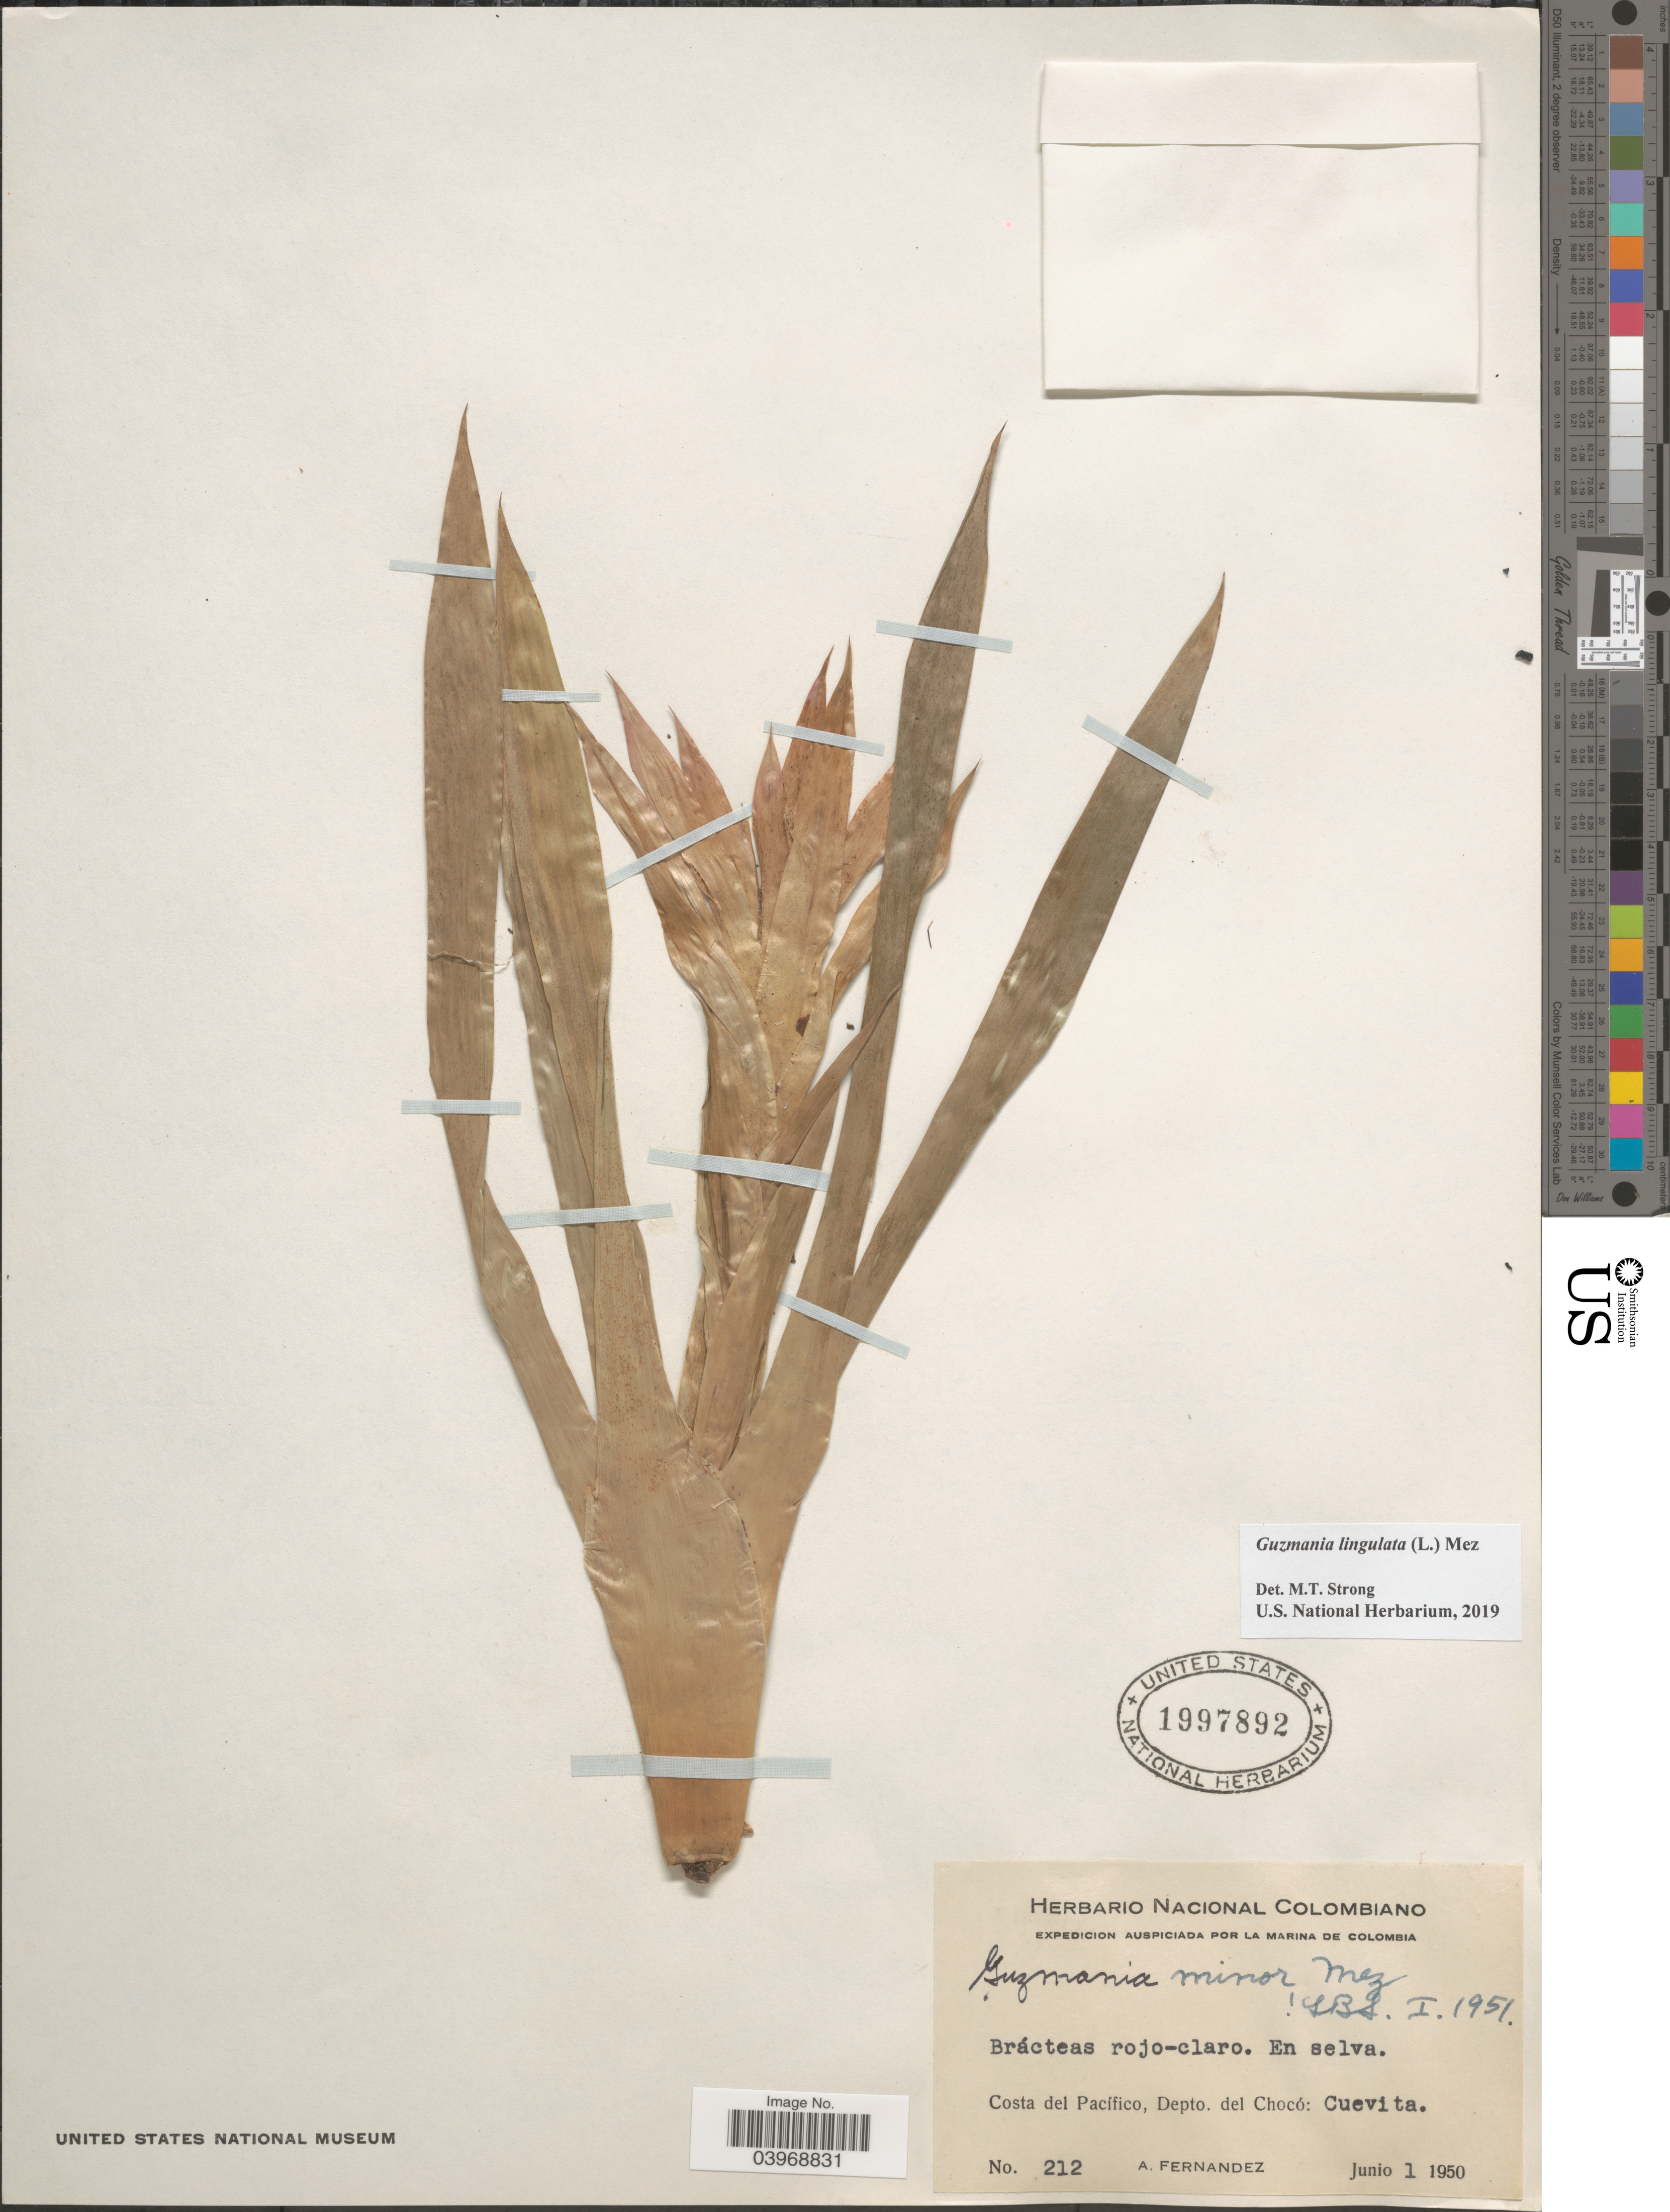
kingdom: Plantae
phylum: Tracheophyta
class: Liliopsida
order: Poales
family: Bromeliaceae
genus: Guzmania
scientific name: Guzmania lingulata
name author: (L.) Mez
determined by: Strong, Mark T., (BOT), Smithsonian Institution - National Museum of Natural History (UNITED STATES)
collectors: A. Fernandez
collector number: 212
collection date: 1950-06-01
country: Colombia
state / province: Chocó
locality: Costa del Pacífico, Depto. del Chocó: Cuevita.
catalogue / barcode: US 1997892